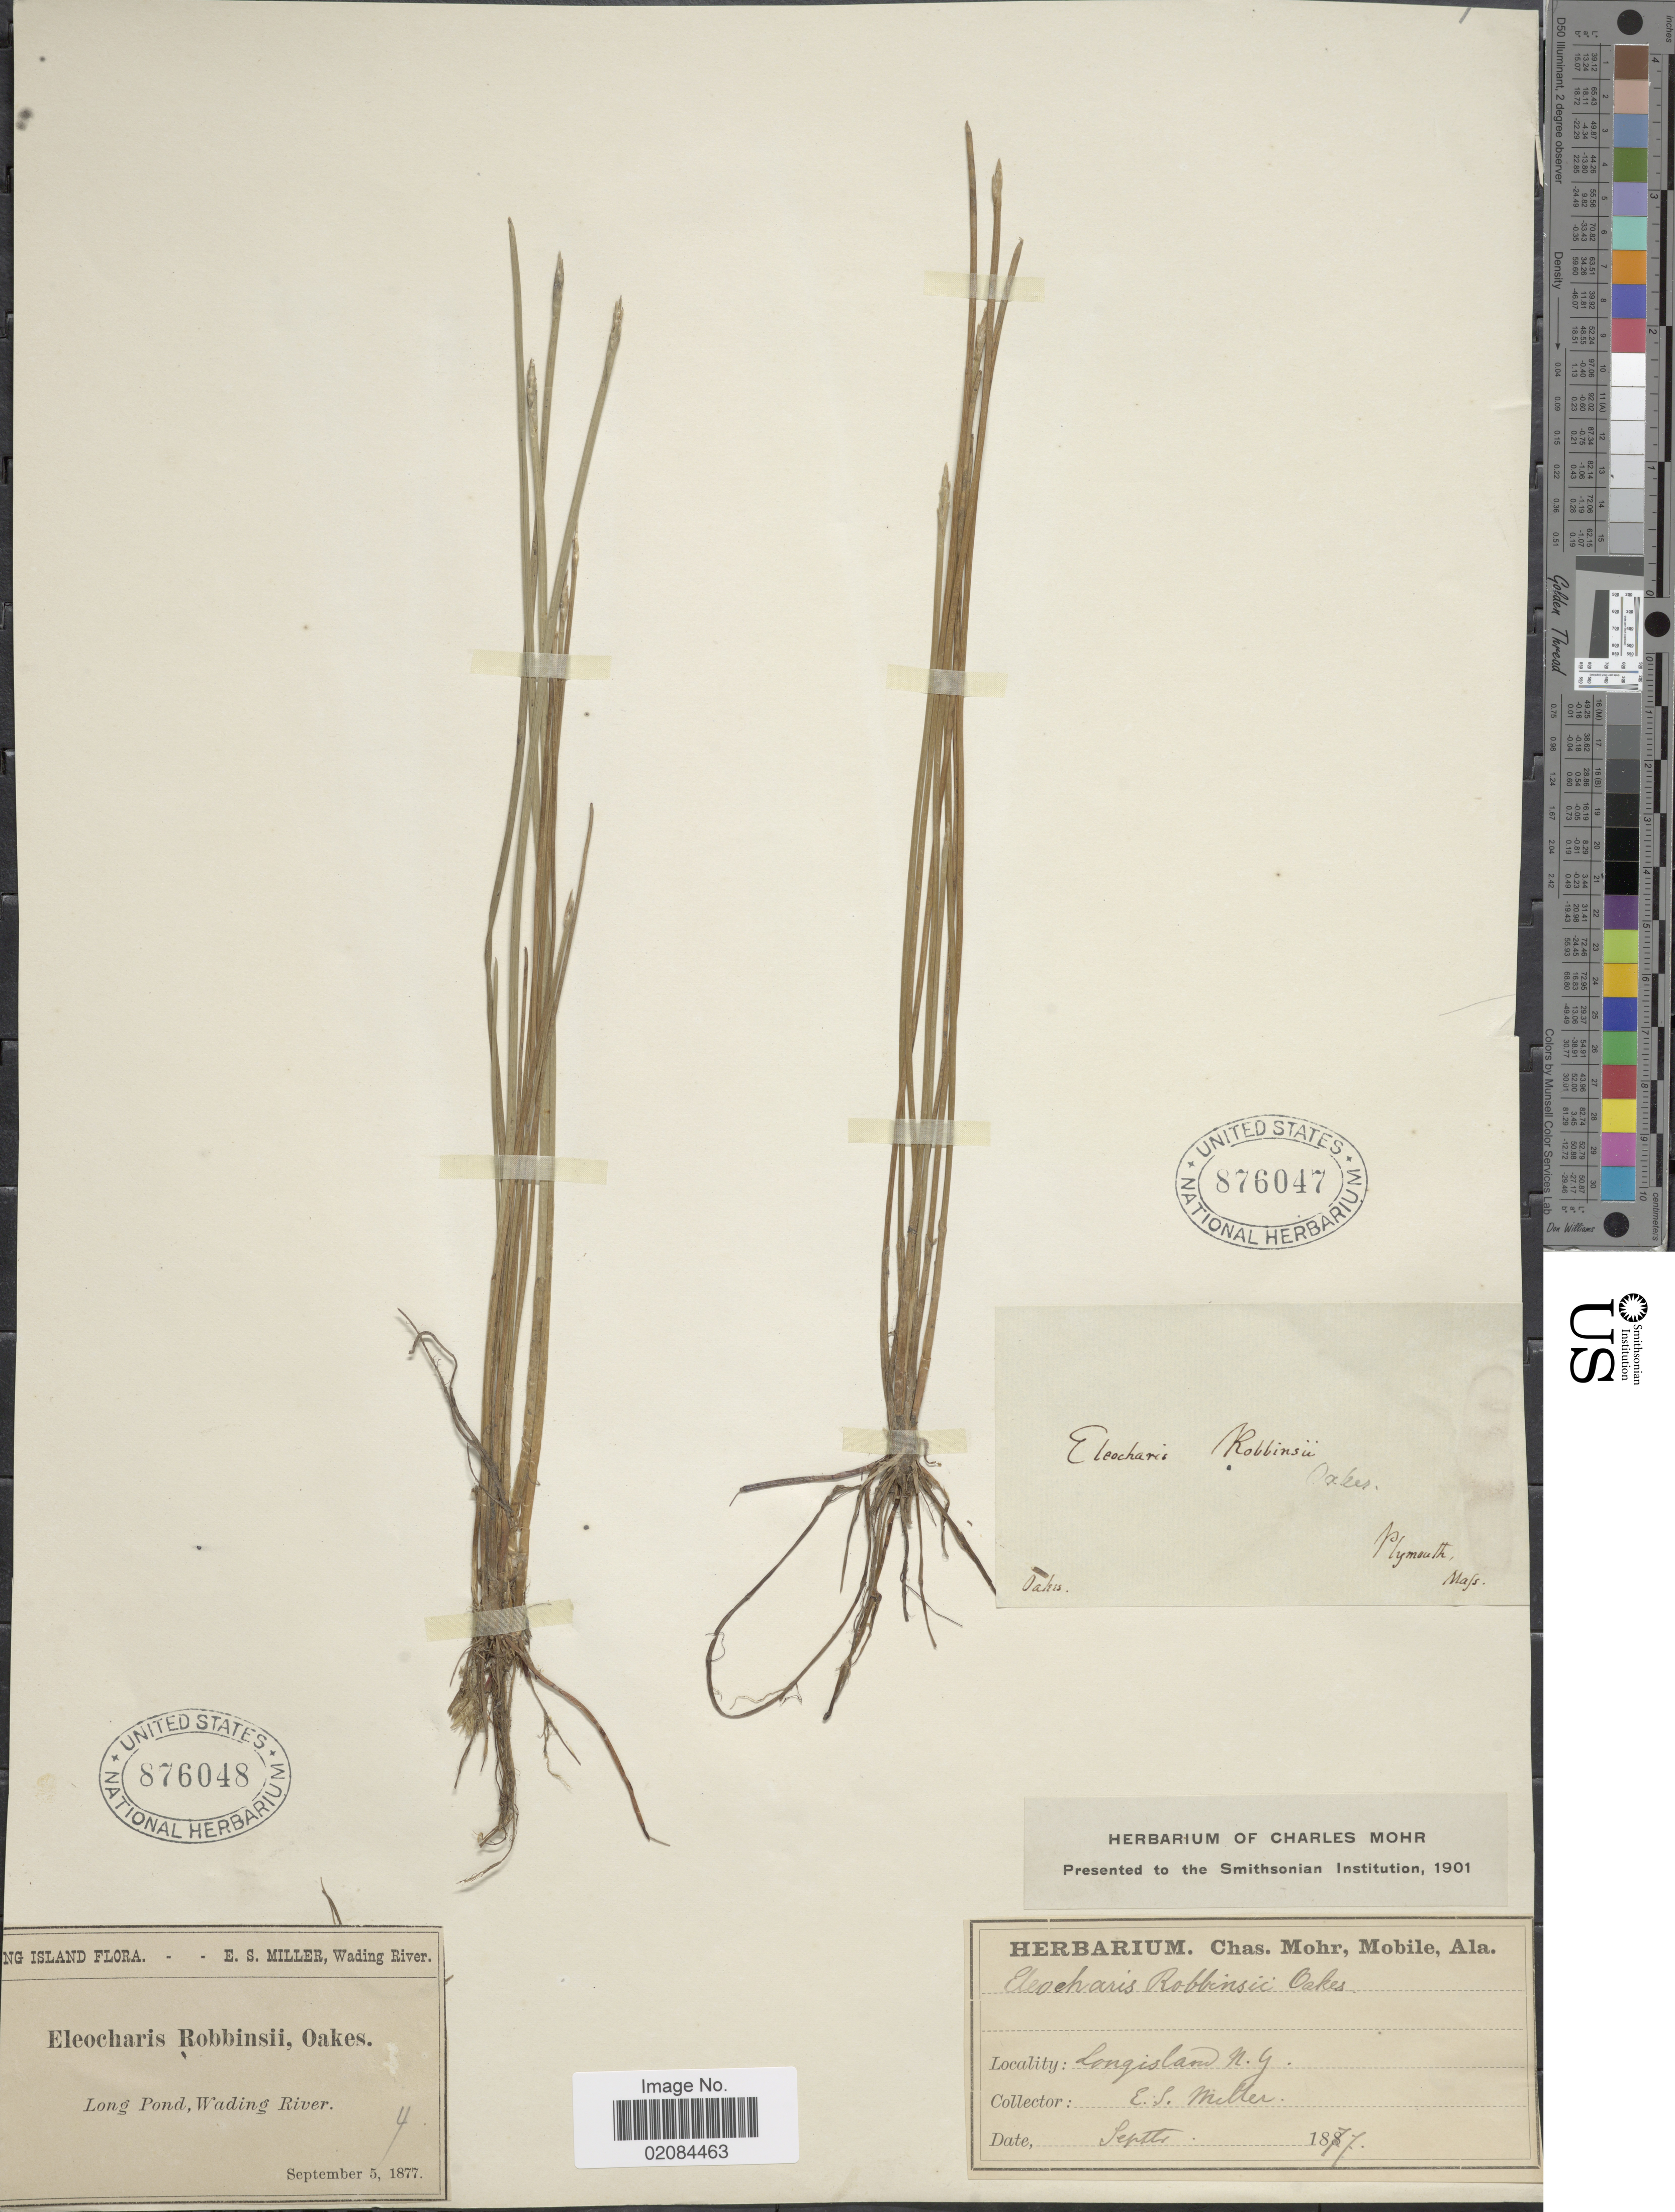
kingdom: Plantae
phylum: Tracheophyta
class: Liliopsida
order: Poales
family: Cyperaceae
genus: Eleocharis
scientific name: Eleocharis robbinsii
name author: Oakes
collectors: E. S. Miller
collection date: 1877-09-05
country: United States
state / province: New York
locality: Long Island, Long Pond, Wadding River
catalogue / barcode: US 876048